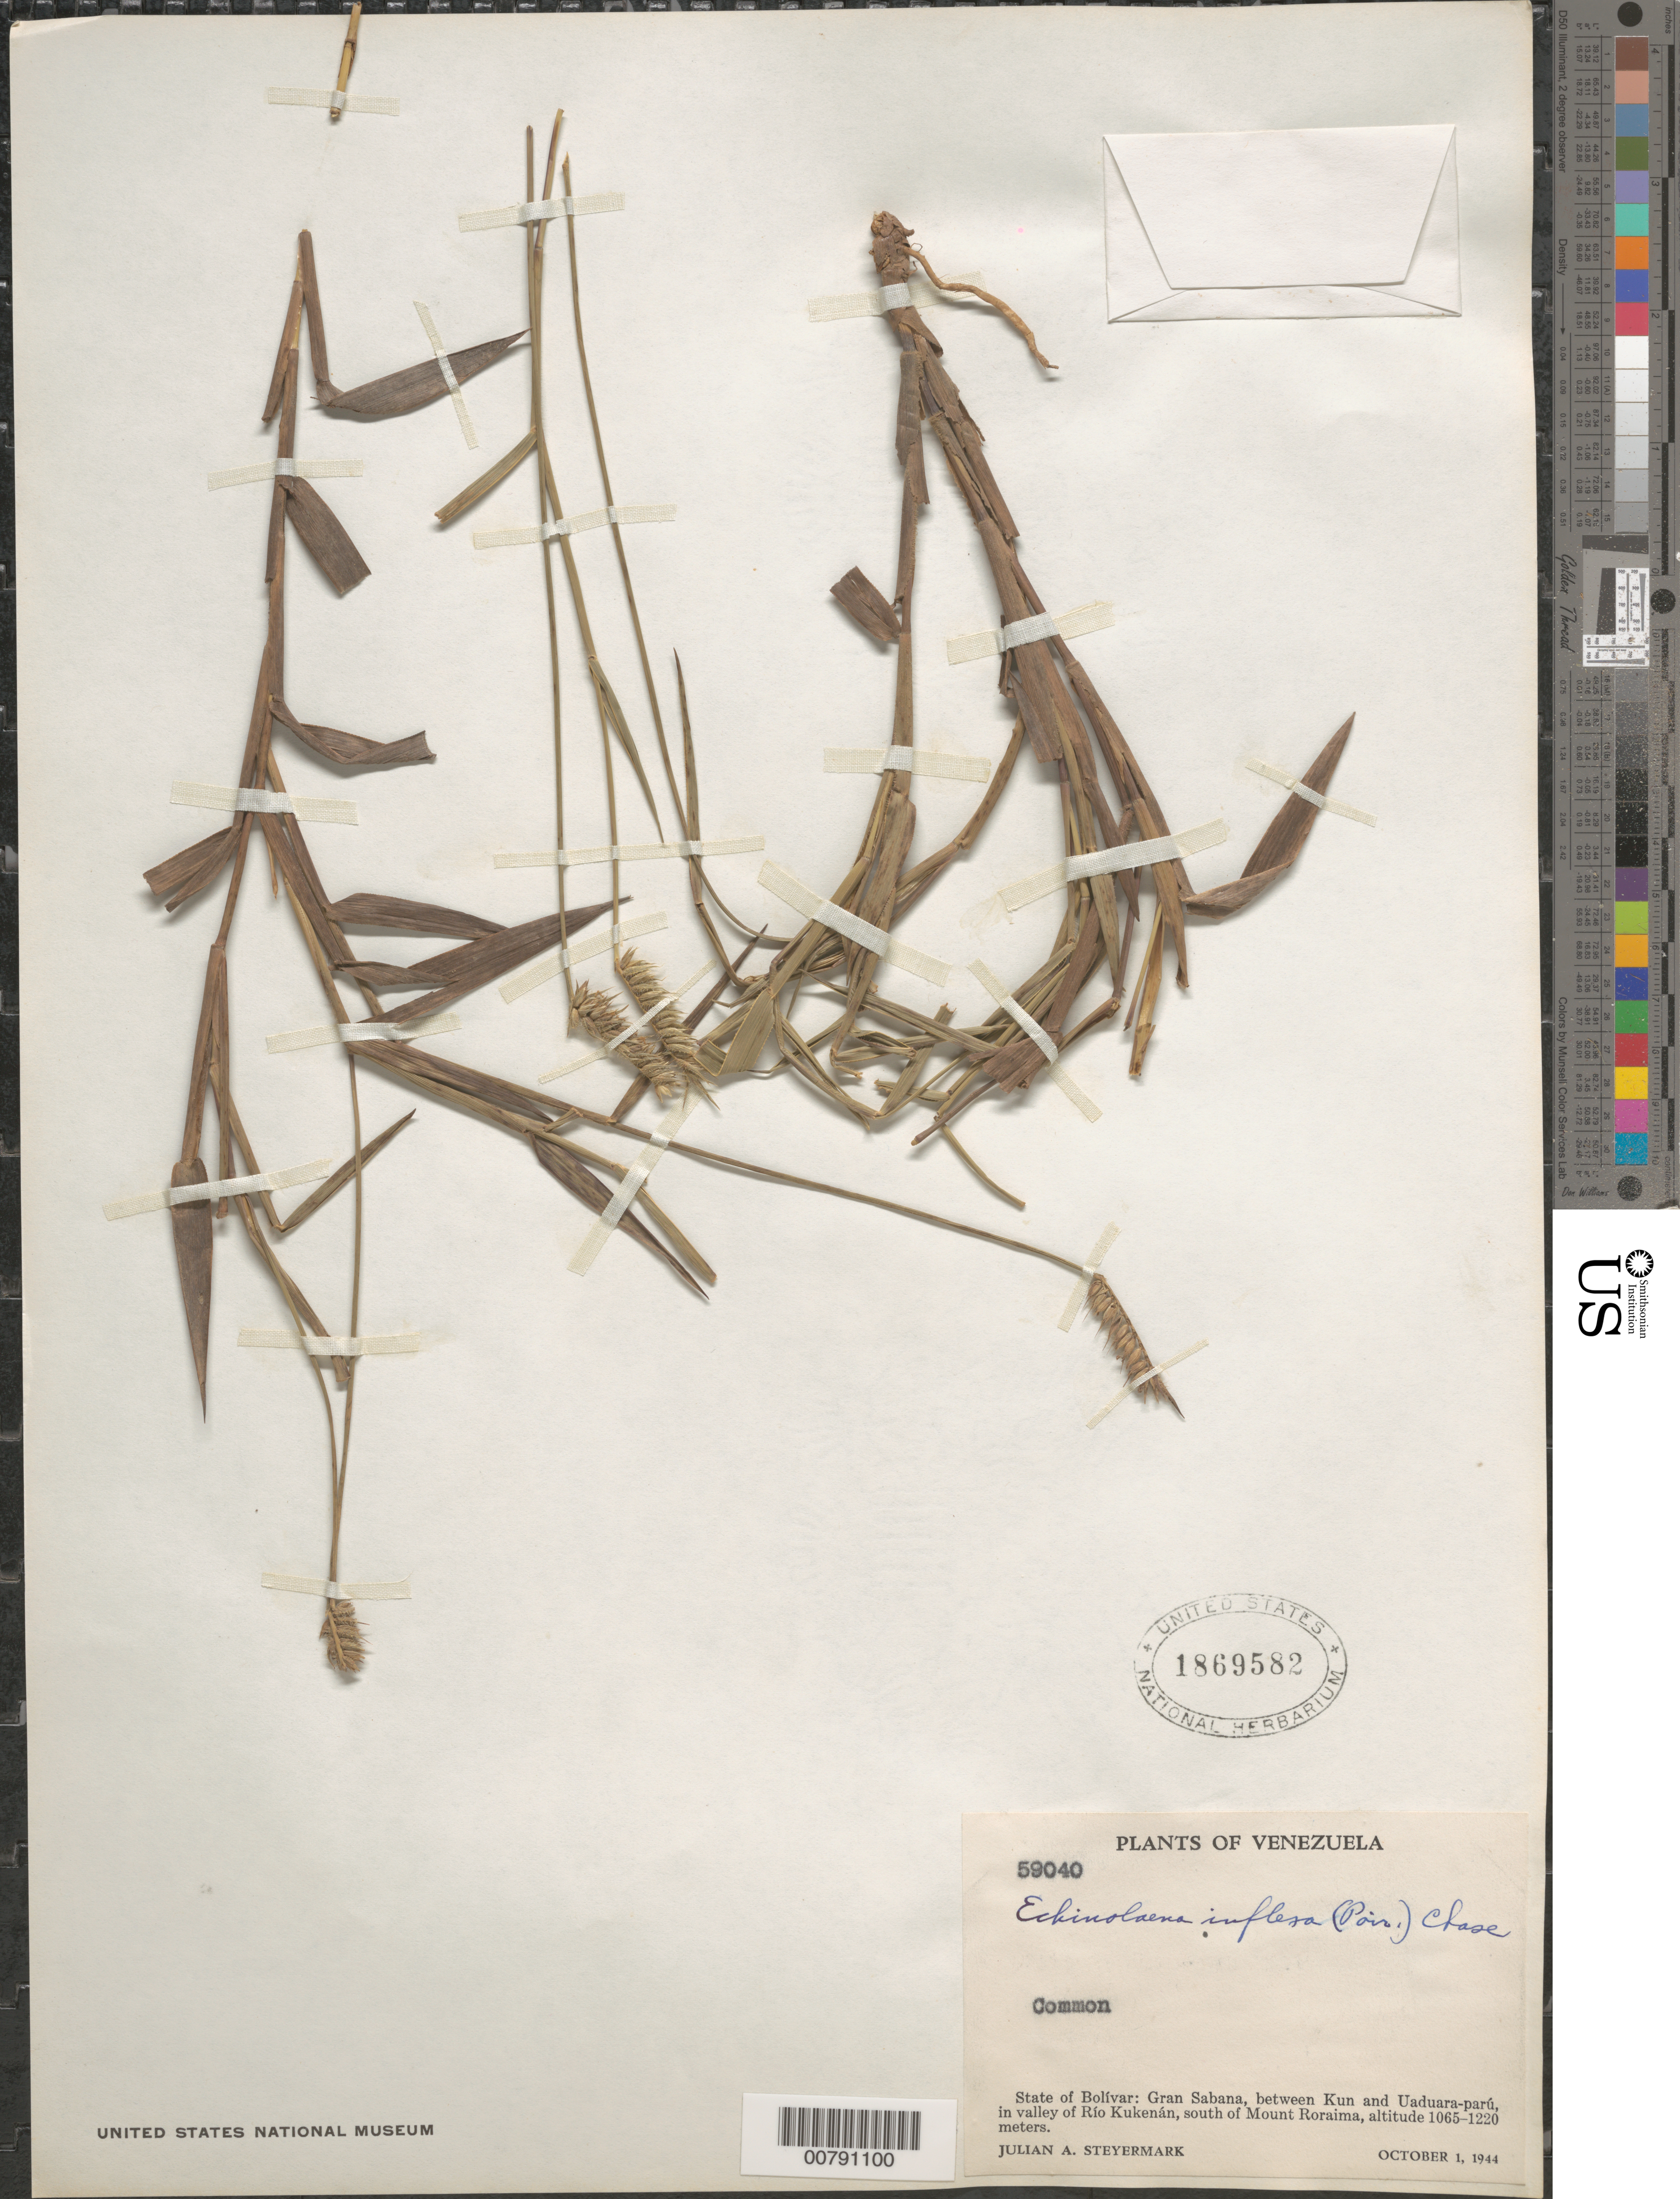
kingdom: Plantae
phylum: Tracheophyta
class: Liliopsida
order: Poales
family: Poaceae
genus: Echinolaena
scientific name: Echinolaena inflexa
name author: (Poir.) Chase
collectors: J. Steyermark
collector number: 59040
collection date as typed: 1-Oct-44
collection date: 1944-10-01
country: Venezuela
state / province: Bolívar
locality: Gran Sabana, between Kun and Uaduara-parú, Río Kukenán Valley, S of Mt. Roraima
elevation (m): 1065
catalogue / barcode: US 1869582